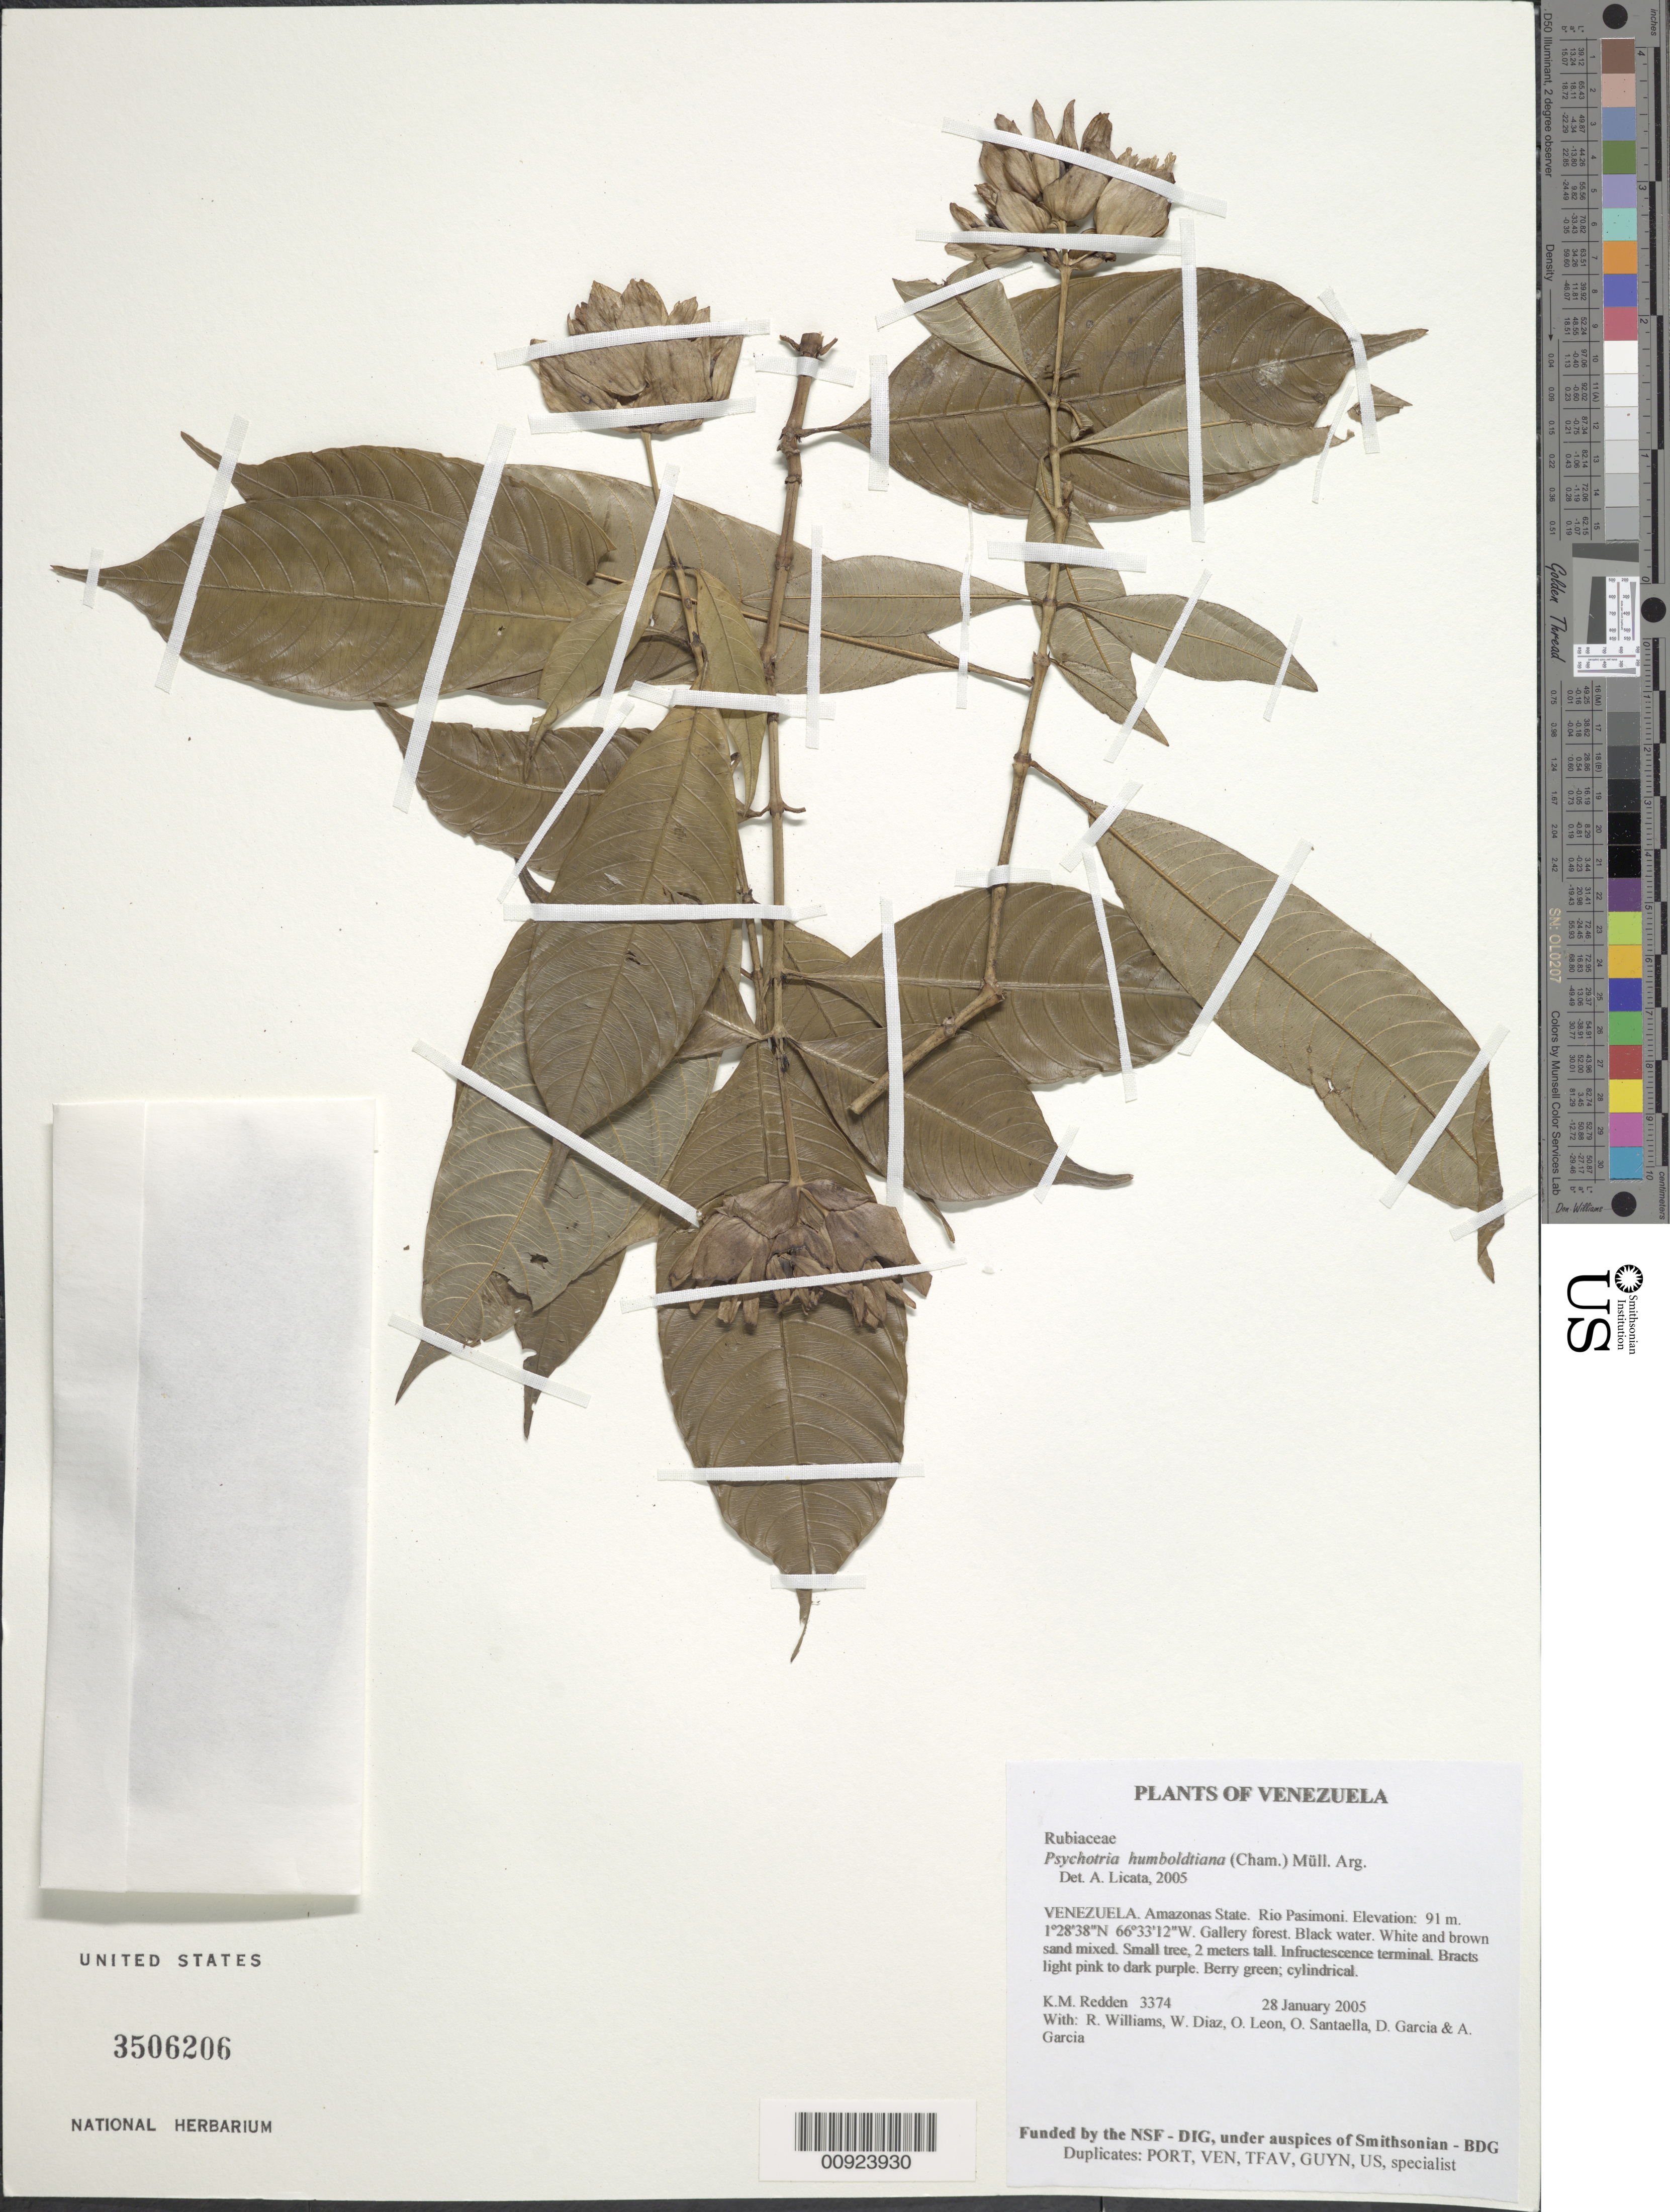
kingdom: Plantae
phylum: Tracheophyta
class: Magnoliopsida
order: Gentianales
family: Rubiaceae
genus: Psychotria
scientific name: Psychotria humboldtiana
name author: (Cham.) Müll. Arg.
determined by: Licata, A., (PORT), Univ. Nac. Exp. de los Llanos Ezequiel Zamora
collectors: K. M. Redden, R. Williams, W. Díaz P., O. León, O. Santaella, D. Garcia & A. Garcia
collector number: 3374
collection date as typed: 28 January 2005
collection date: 2005-01-28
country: Venezuela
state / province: Amazonas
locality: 06 - Rio Pasimoni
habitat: Gallery forest. Black water. White and brown sand mixed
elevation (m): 91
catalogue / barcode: US 3506206